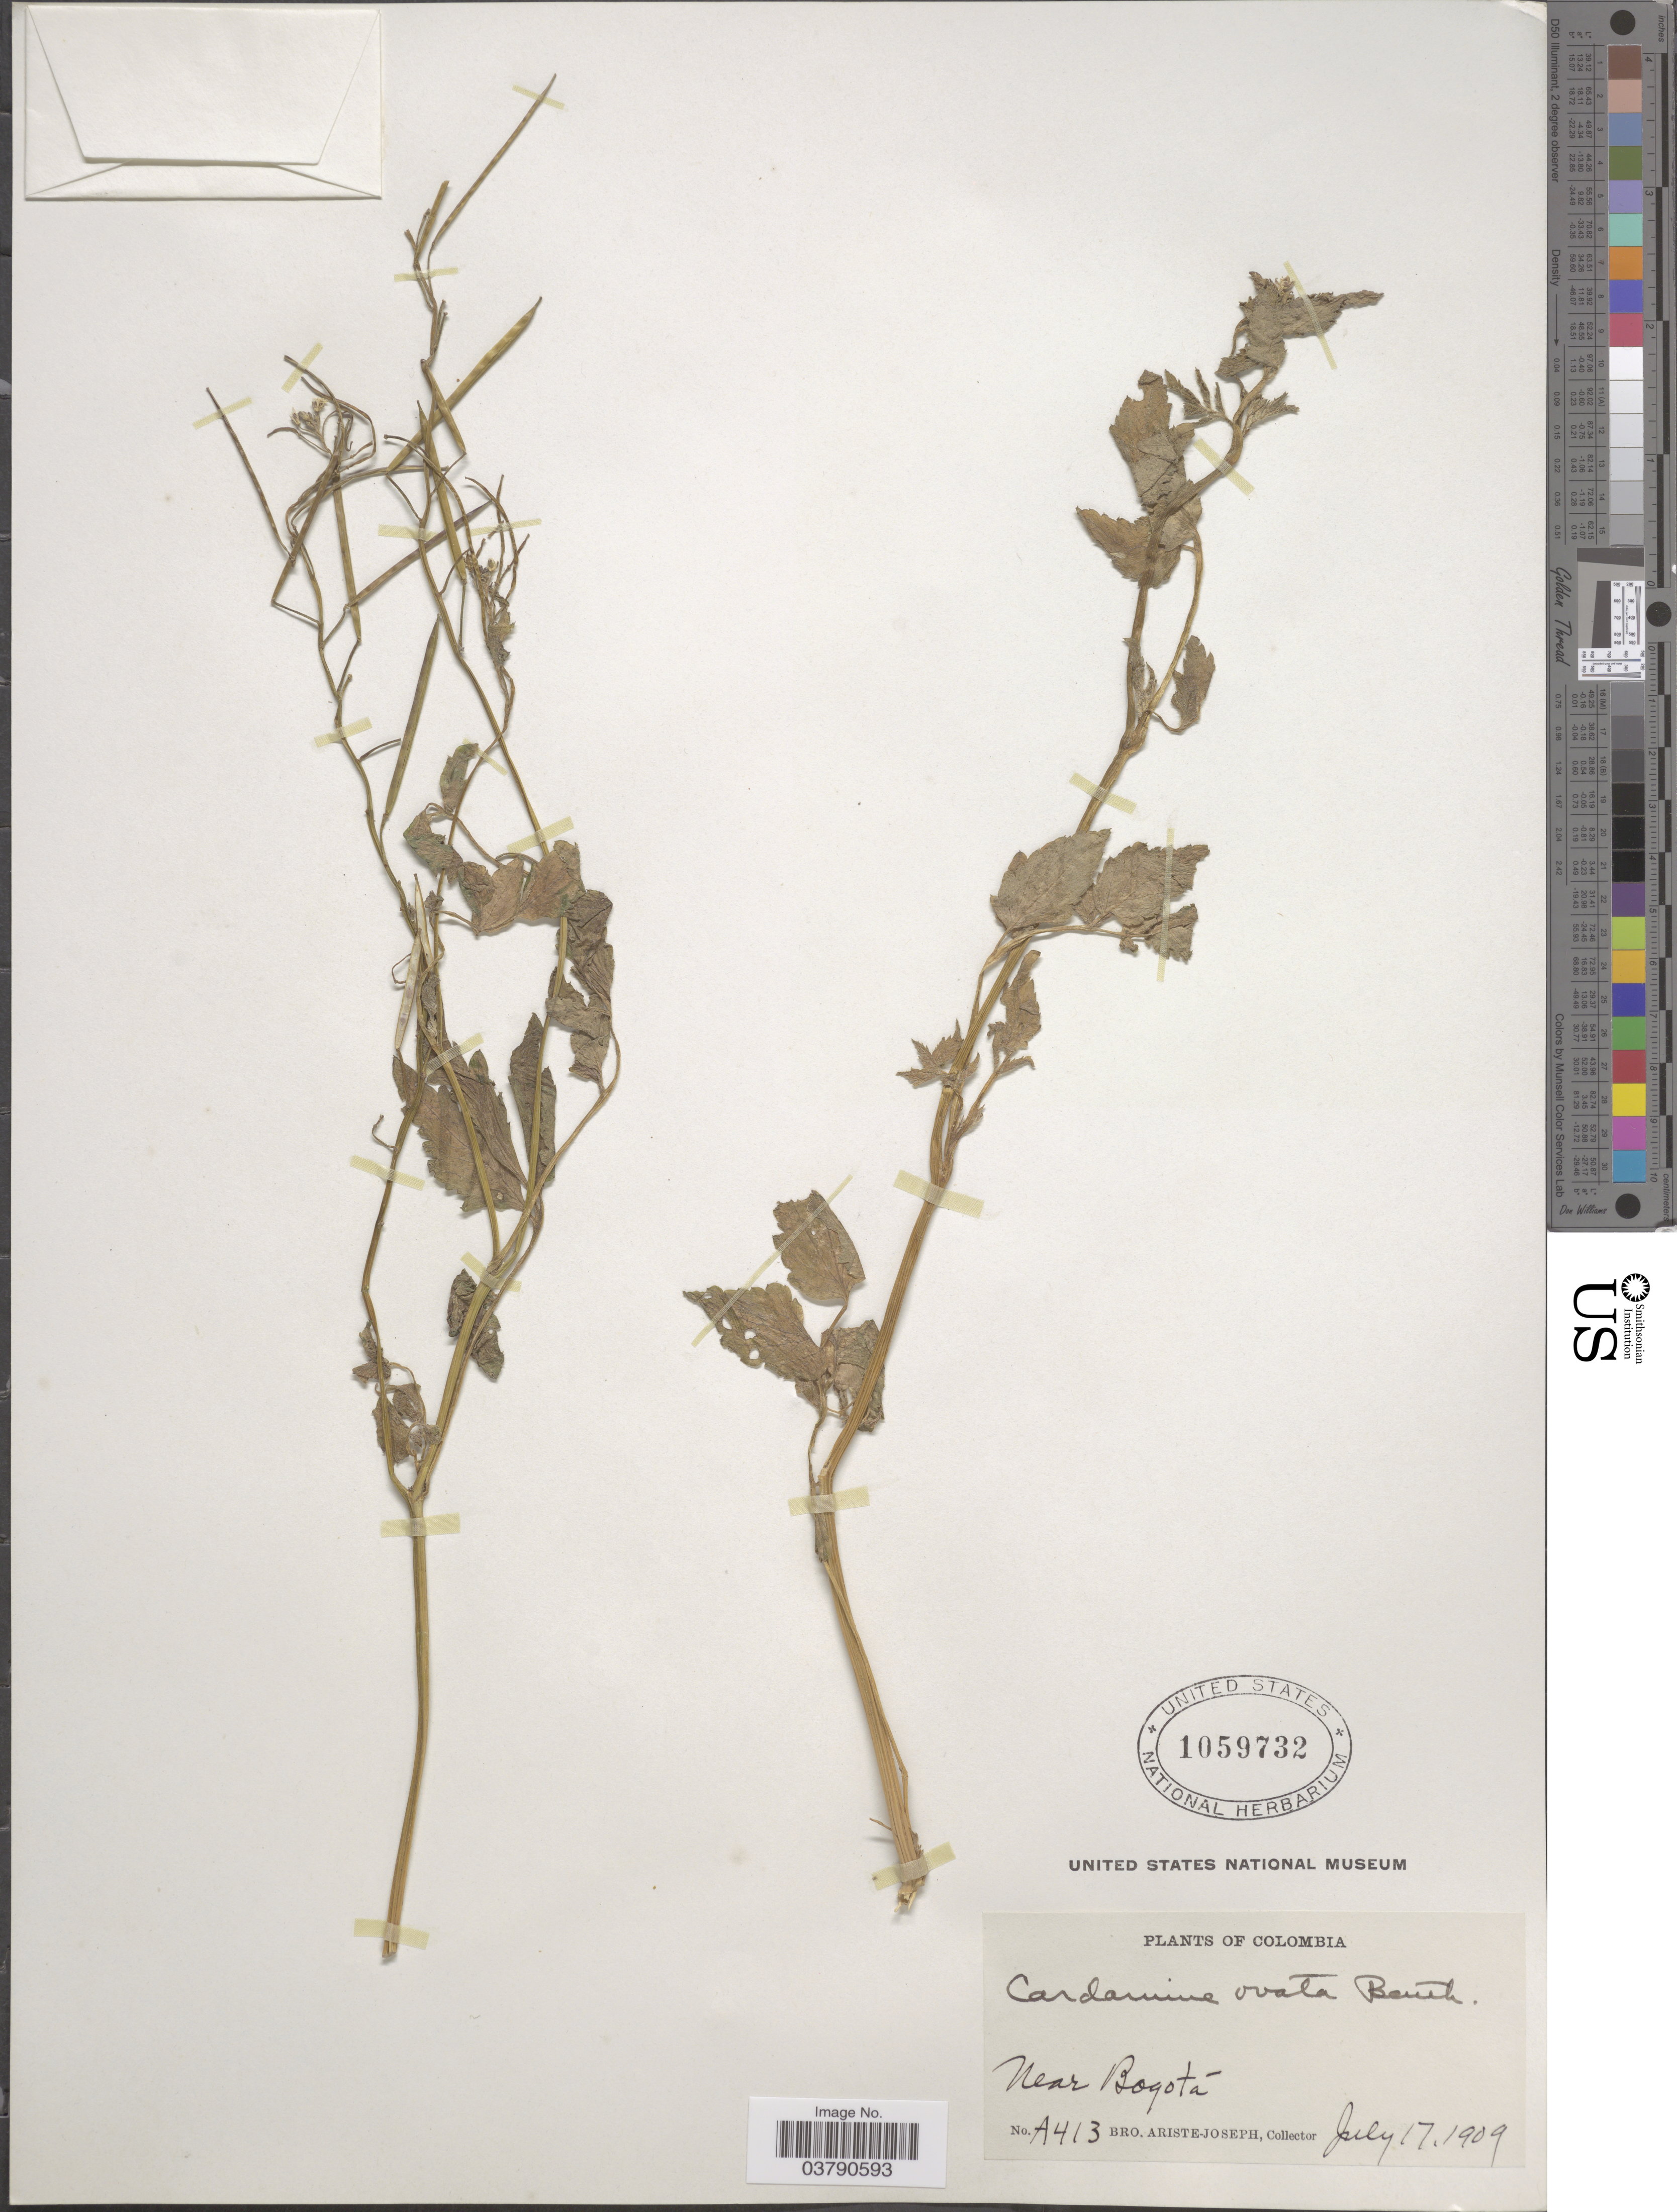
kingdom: Plantae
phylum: Tracheophyta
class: Magnoliopsida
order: Brassicales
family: Brassicaceae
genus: Cardamine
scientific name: Cardamine ovata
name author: Benth.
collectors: Bro. Ariste-Joseph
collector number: A413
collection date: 1909-07-17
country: Colombia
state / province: Bogota D.C.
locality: Near Bogotá.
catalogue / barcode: US 1059732